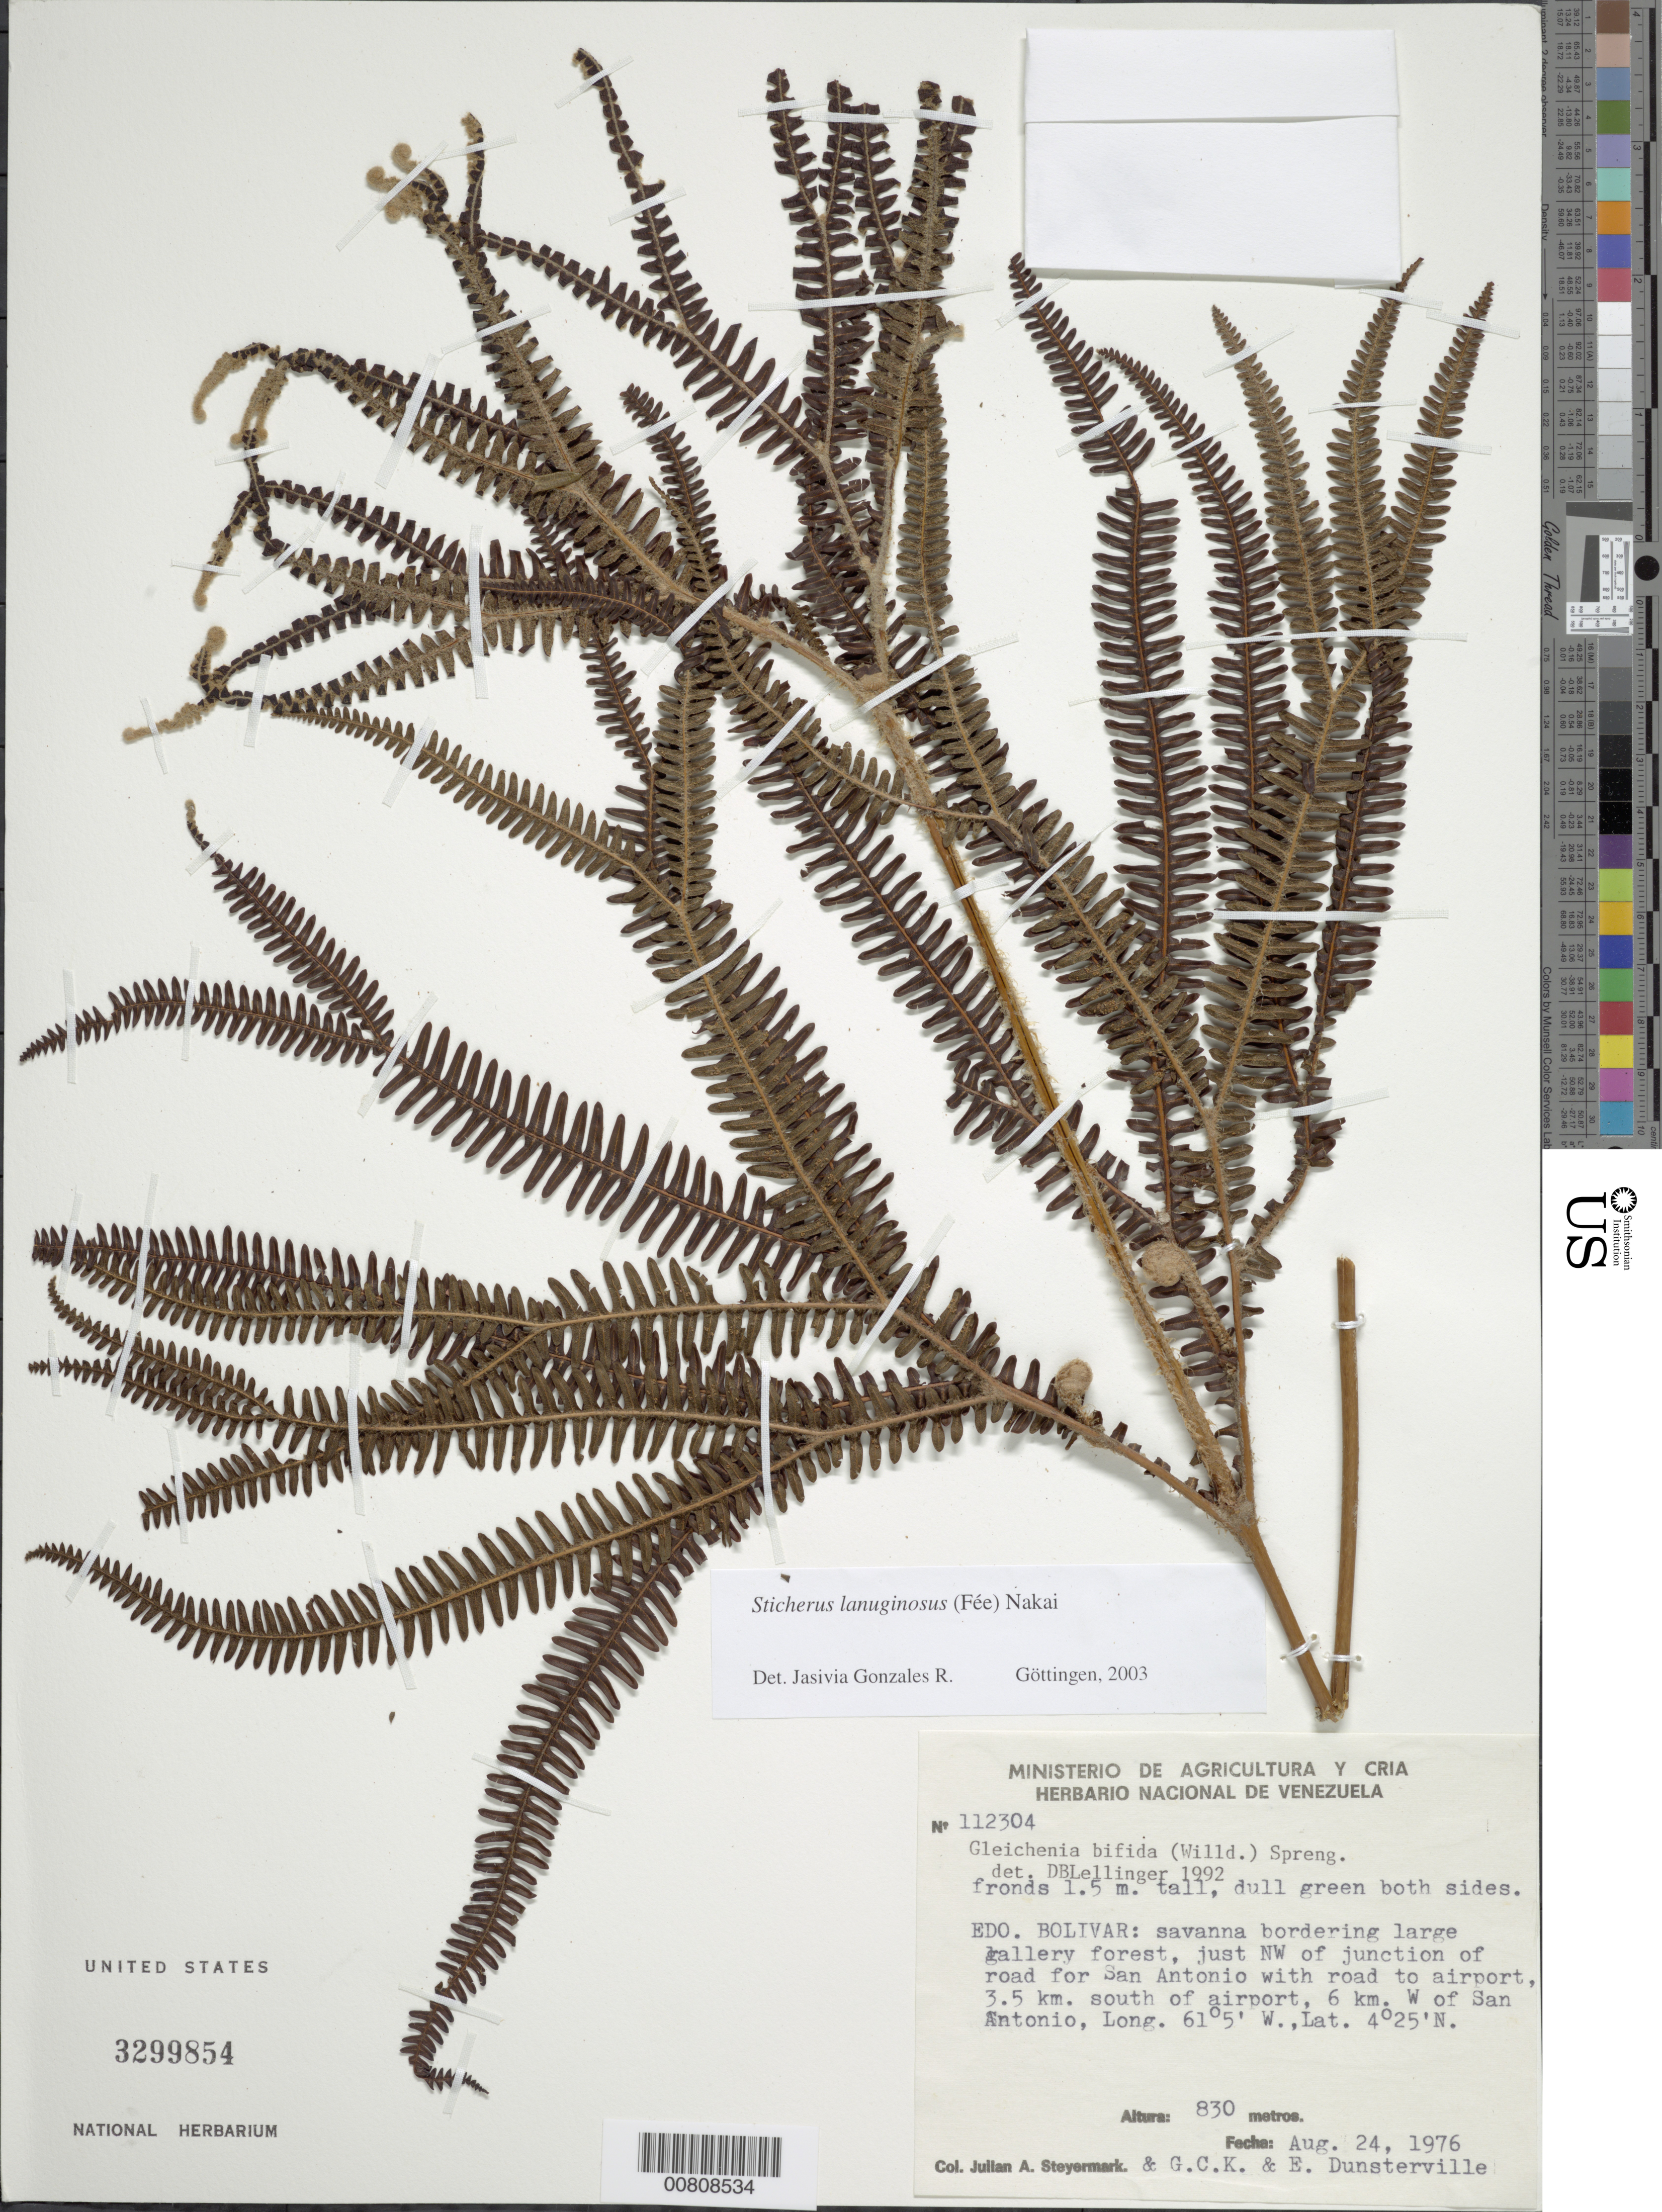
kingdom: Plantae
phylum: Tracheophyta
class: Polypodiopsida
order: Gleicheniales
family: Gleicheniaceae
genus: Sticherus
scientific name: Sticherus lanuginosus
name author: (Fée) Nakai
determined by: Gonzales R., J.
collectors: J. Steyermark, G. C. K. Dunsterville & E. Dunsterville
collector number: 112304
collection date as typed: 24-Aug-76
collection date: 1976-08-24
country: Venezuela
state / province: Bolívar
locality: San Antonio, 6 km W of and 3.5 km S of airport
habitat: Savanna bordering large gallery forest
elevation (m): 830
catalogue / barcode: US 3299854